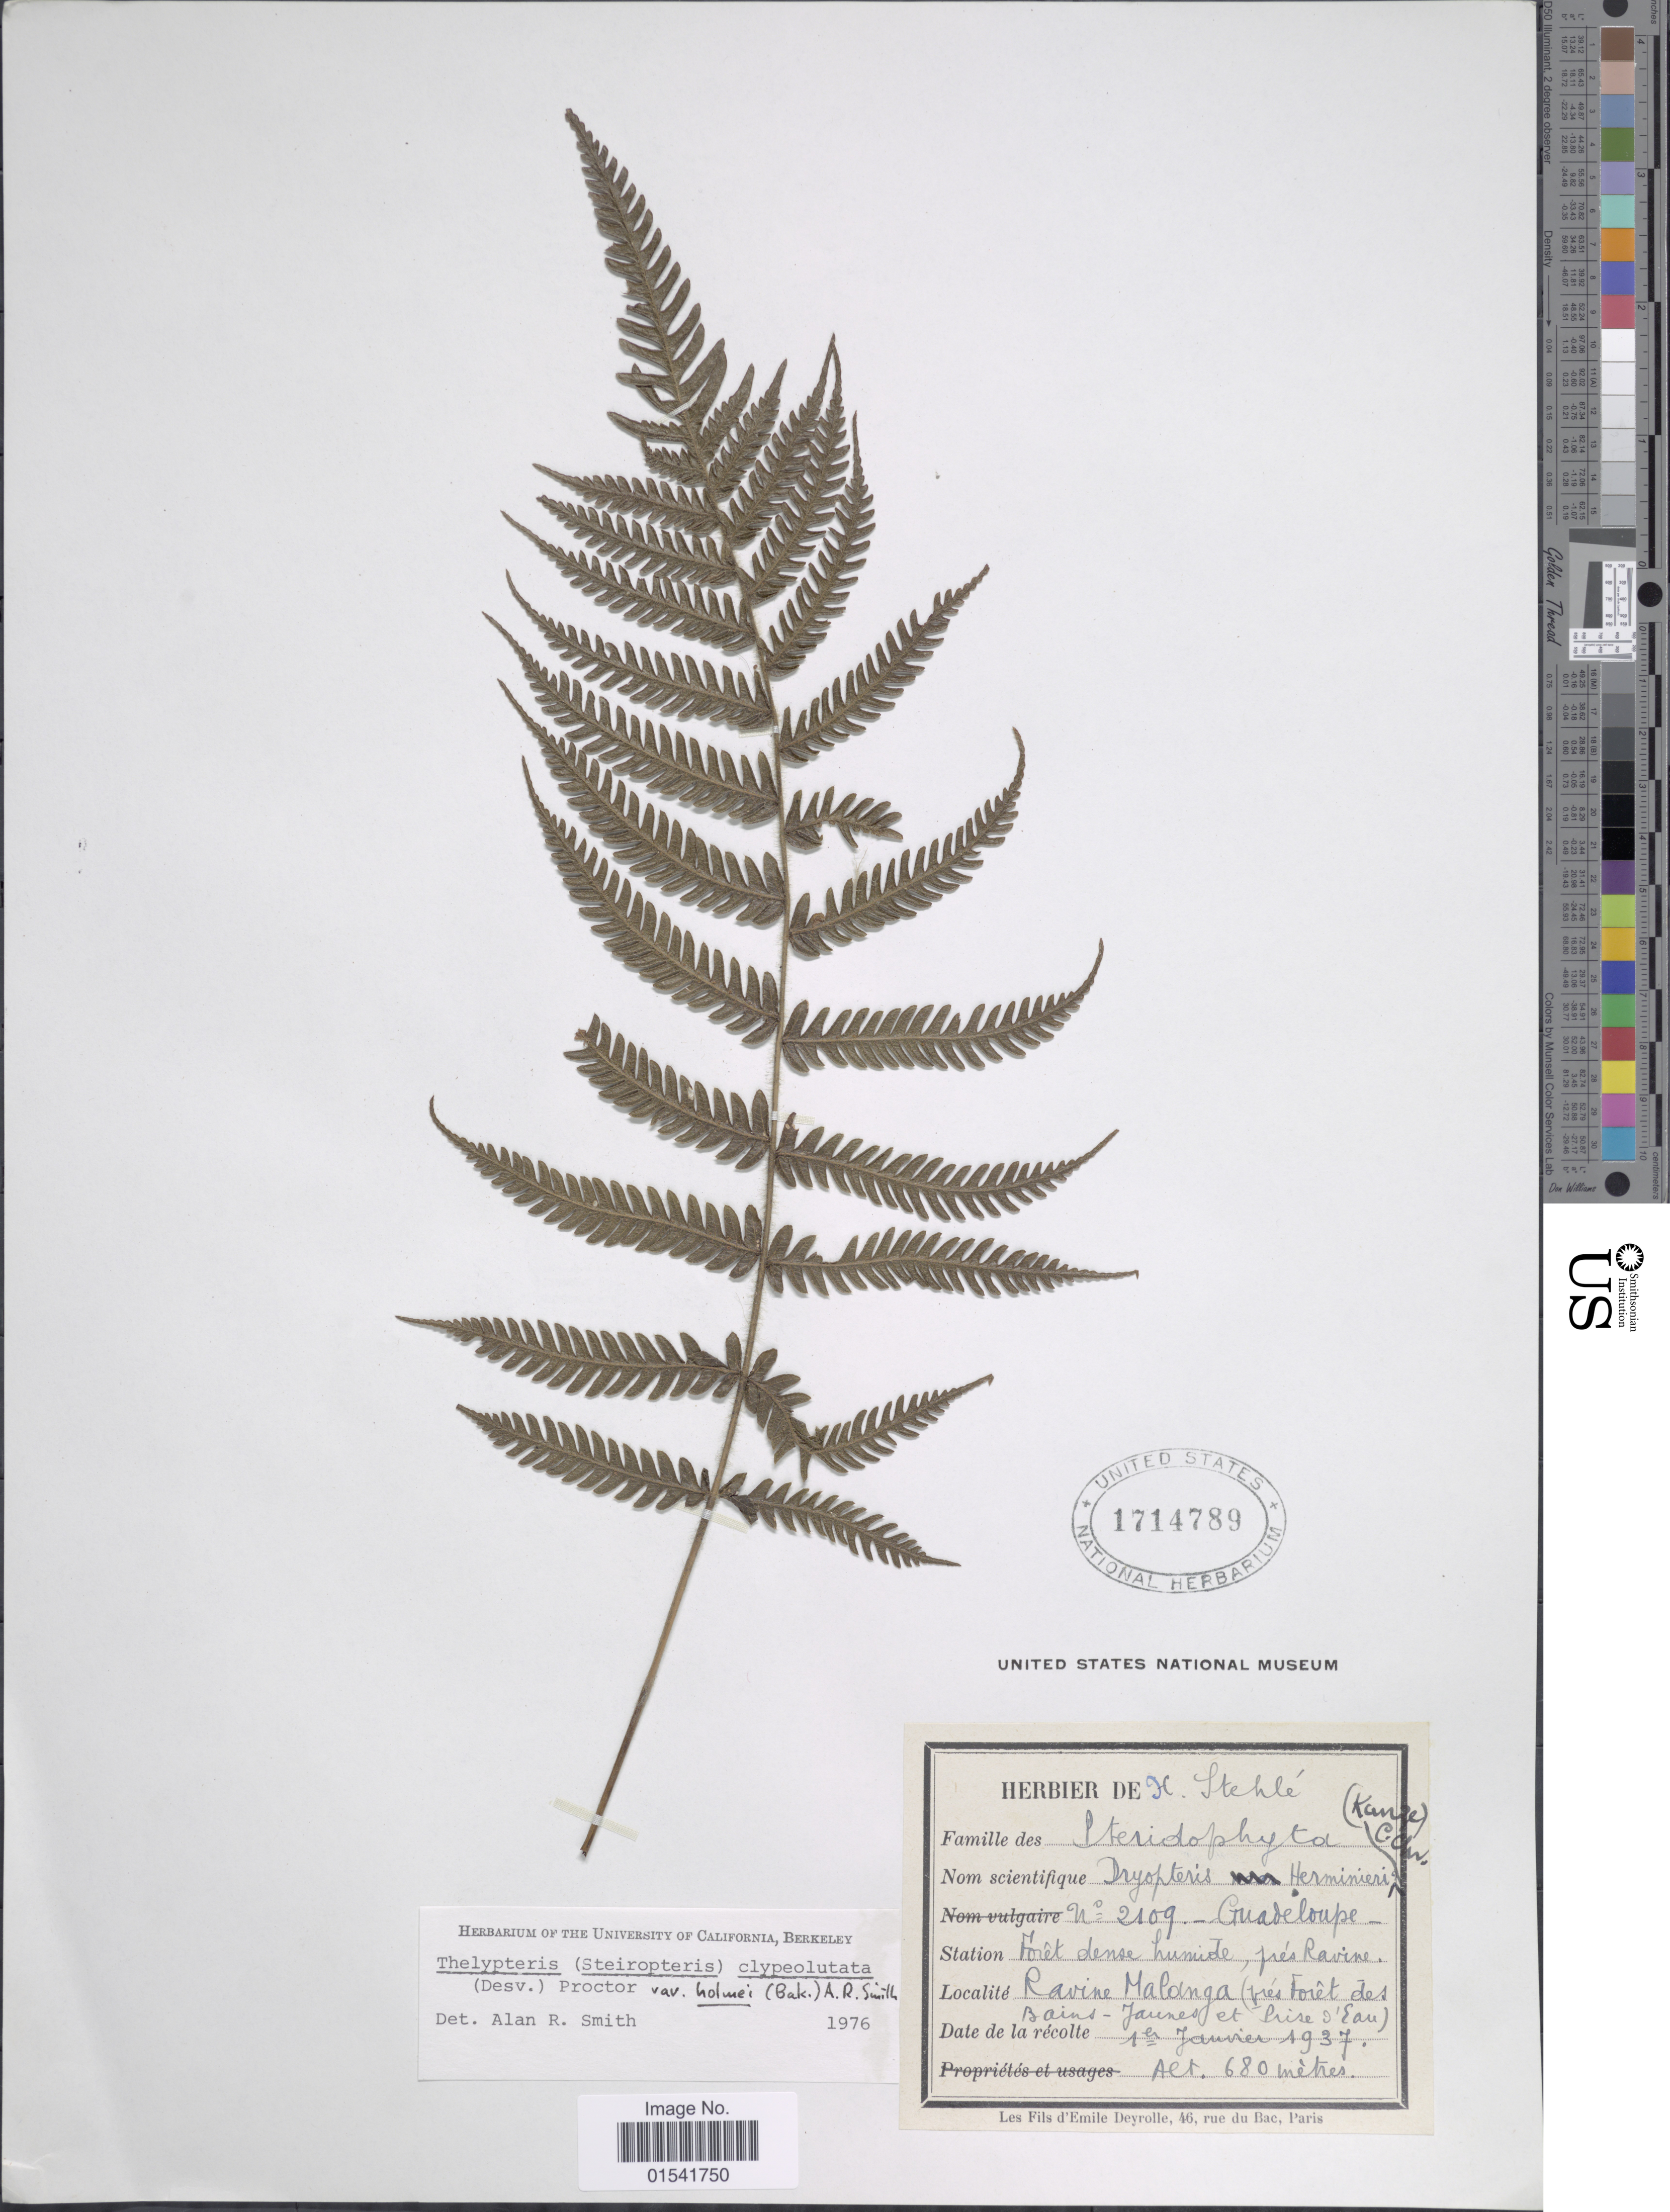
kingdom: Plantae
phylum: Tracheophyta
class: Polypodiopsida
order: Polypodiales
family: Thelypteridaceae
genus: Steiropteris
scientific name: Steiropteris clypeolutata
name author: (Desv.) Pic. Serm.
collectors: ex herb. H. Stehlé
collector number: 2109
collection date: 1937-01-01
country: Guadeloupe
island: Leeward Is.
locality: Forêt dense humide, prés Ravine, Ravine Malanga (prés Forêt des Bains-Jaunes et Prise d'Eau).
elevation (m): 680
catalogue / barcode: US 1714789